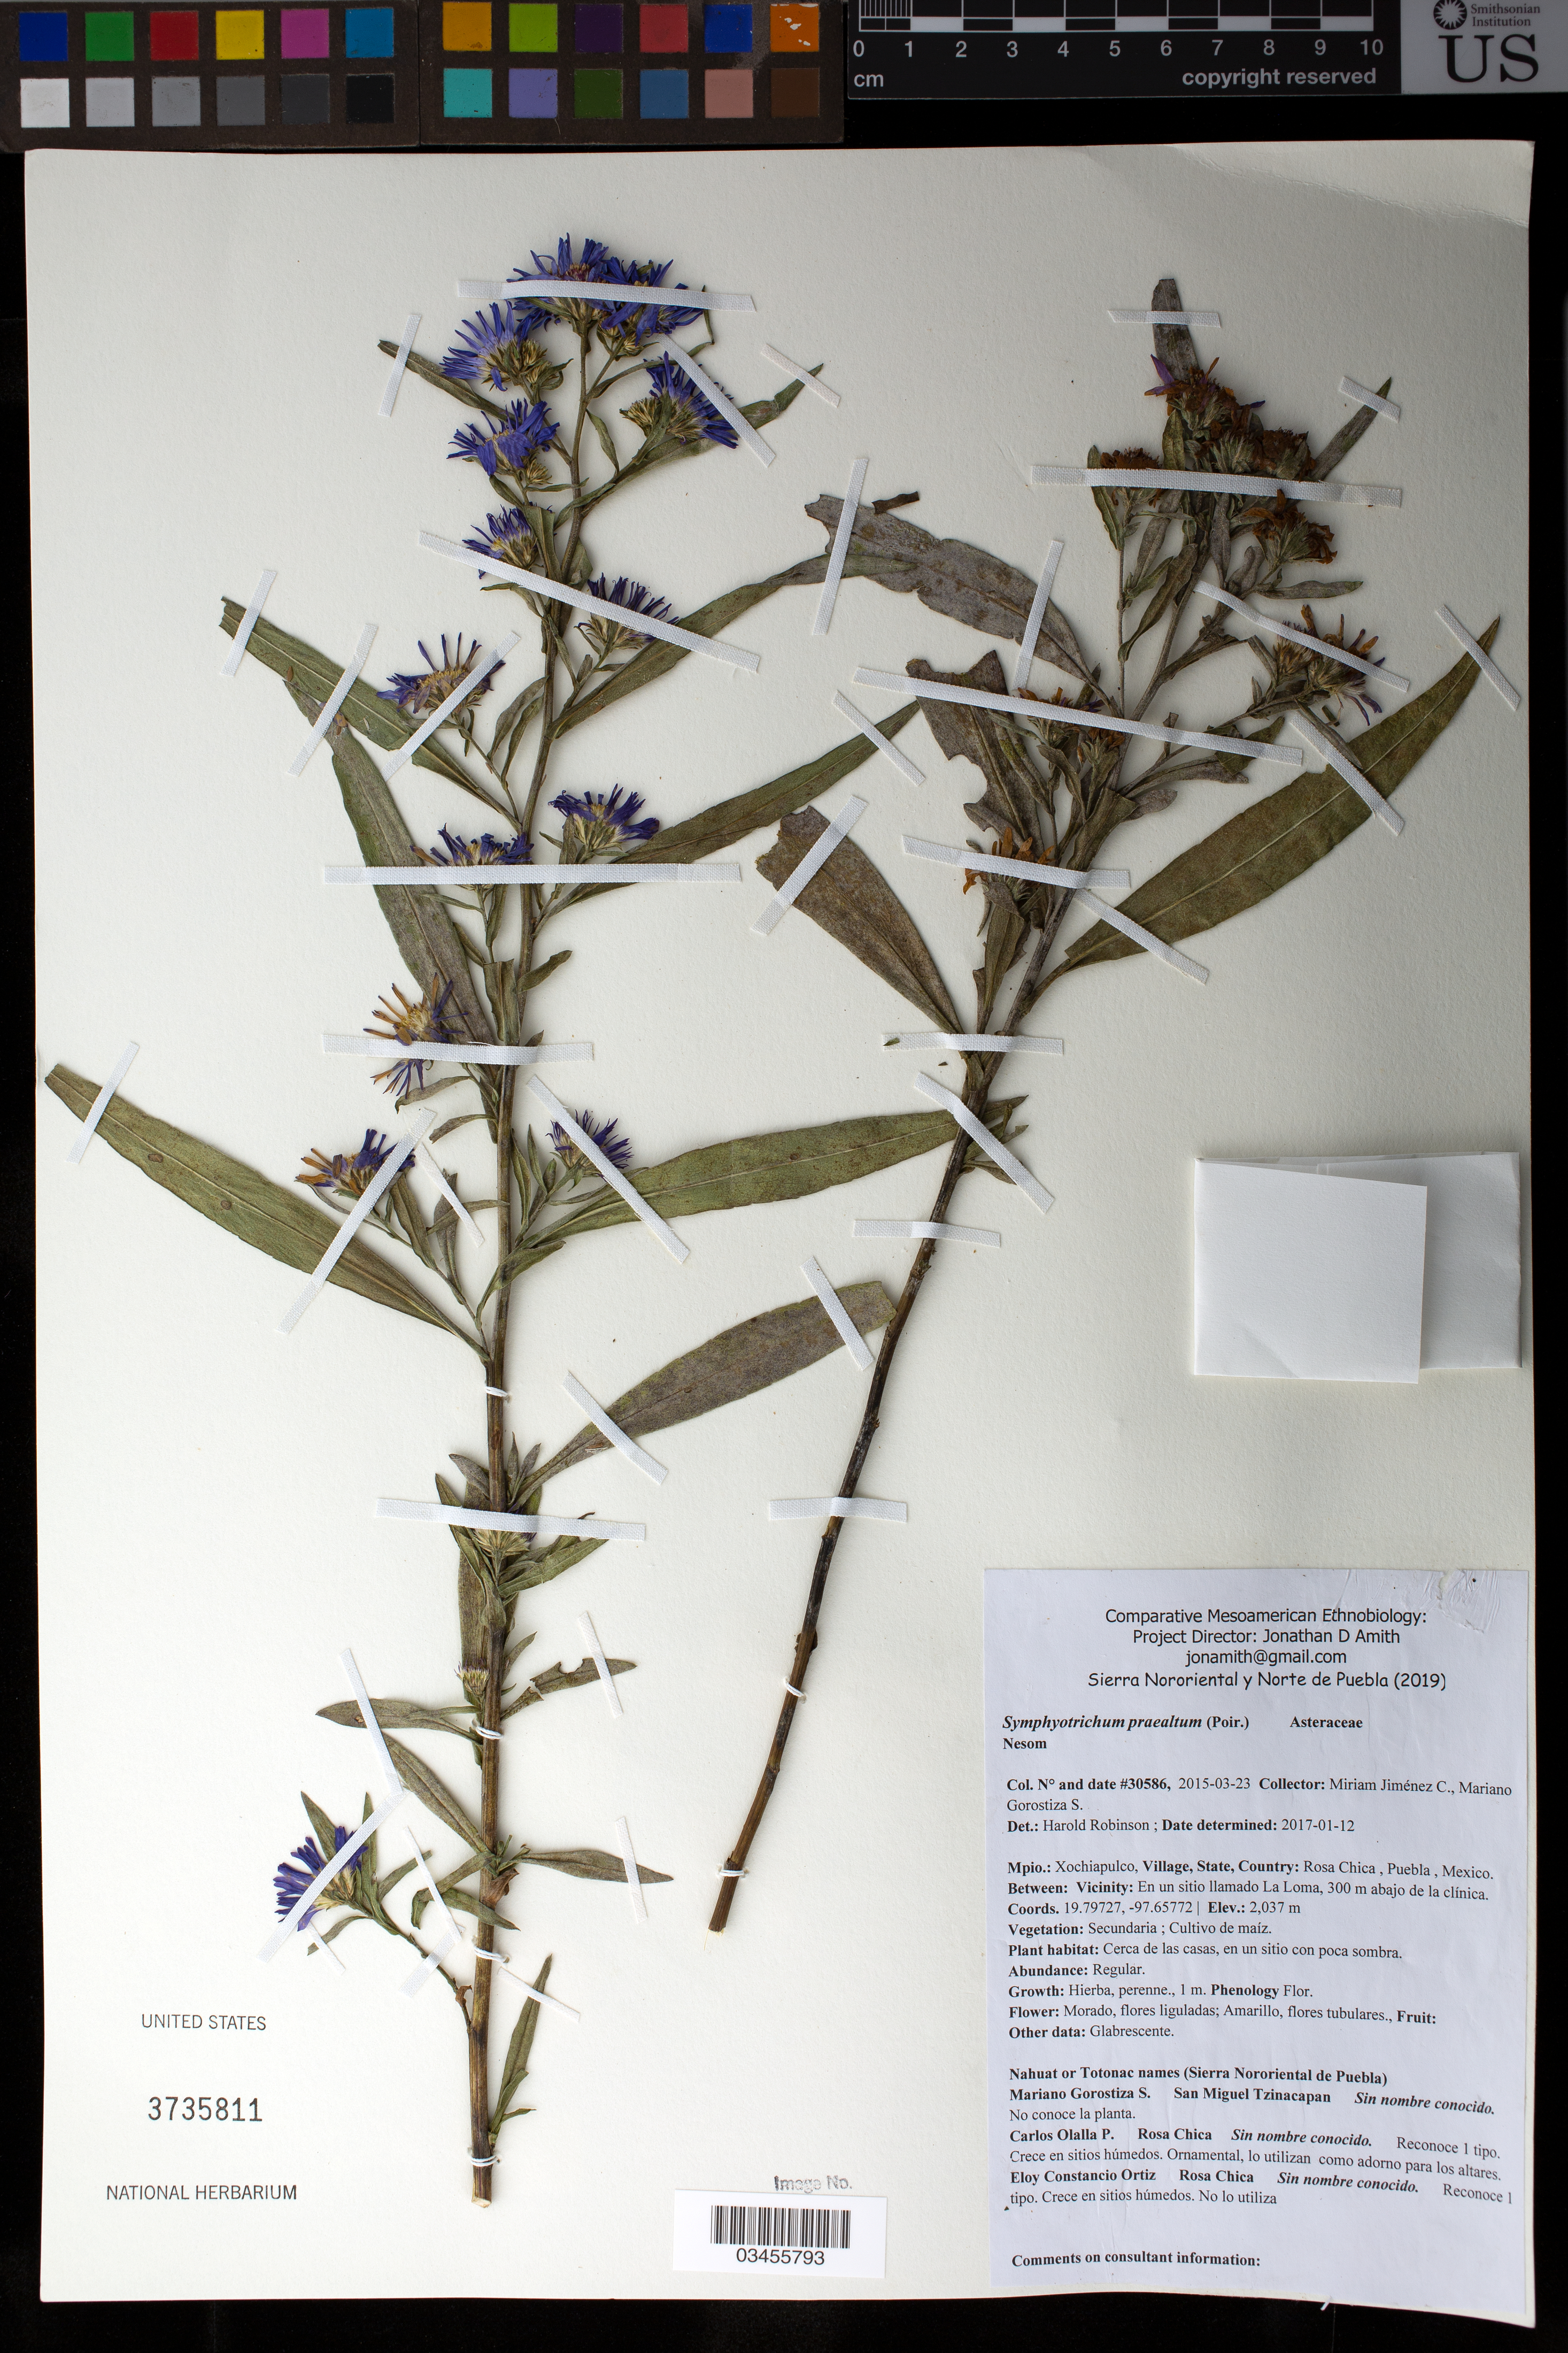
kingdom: Plantae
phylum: Tracheophyta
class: Magnoliopsida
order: Asterales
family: Asteraceae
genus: Symphyotrichum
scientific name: Symphyotrichum praealtum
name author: (Poir.) G.L. Nesom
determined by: Robinson, Harold E., (US)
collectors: M. Jiménez Chimil & M. Gorostiza S.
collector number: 30586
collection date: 2015-03-23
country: México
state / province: Puebla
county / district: Xochiapulco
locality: PUEBLO: Rosa Chica; LOCALIDAD EXACTA: En un sitio llamado La Loma, 300 m abajo de la clínica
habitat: Cultivo de maíz | Cerca de las casas, en un sitio con poca sombra.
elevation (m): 2037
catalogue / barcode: US 3735811